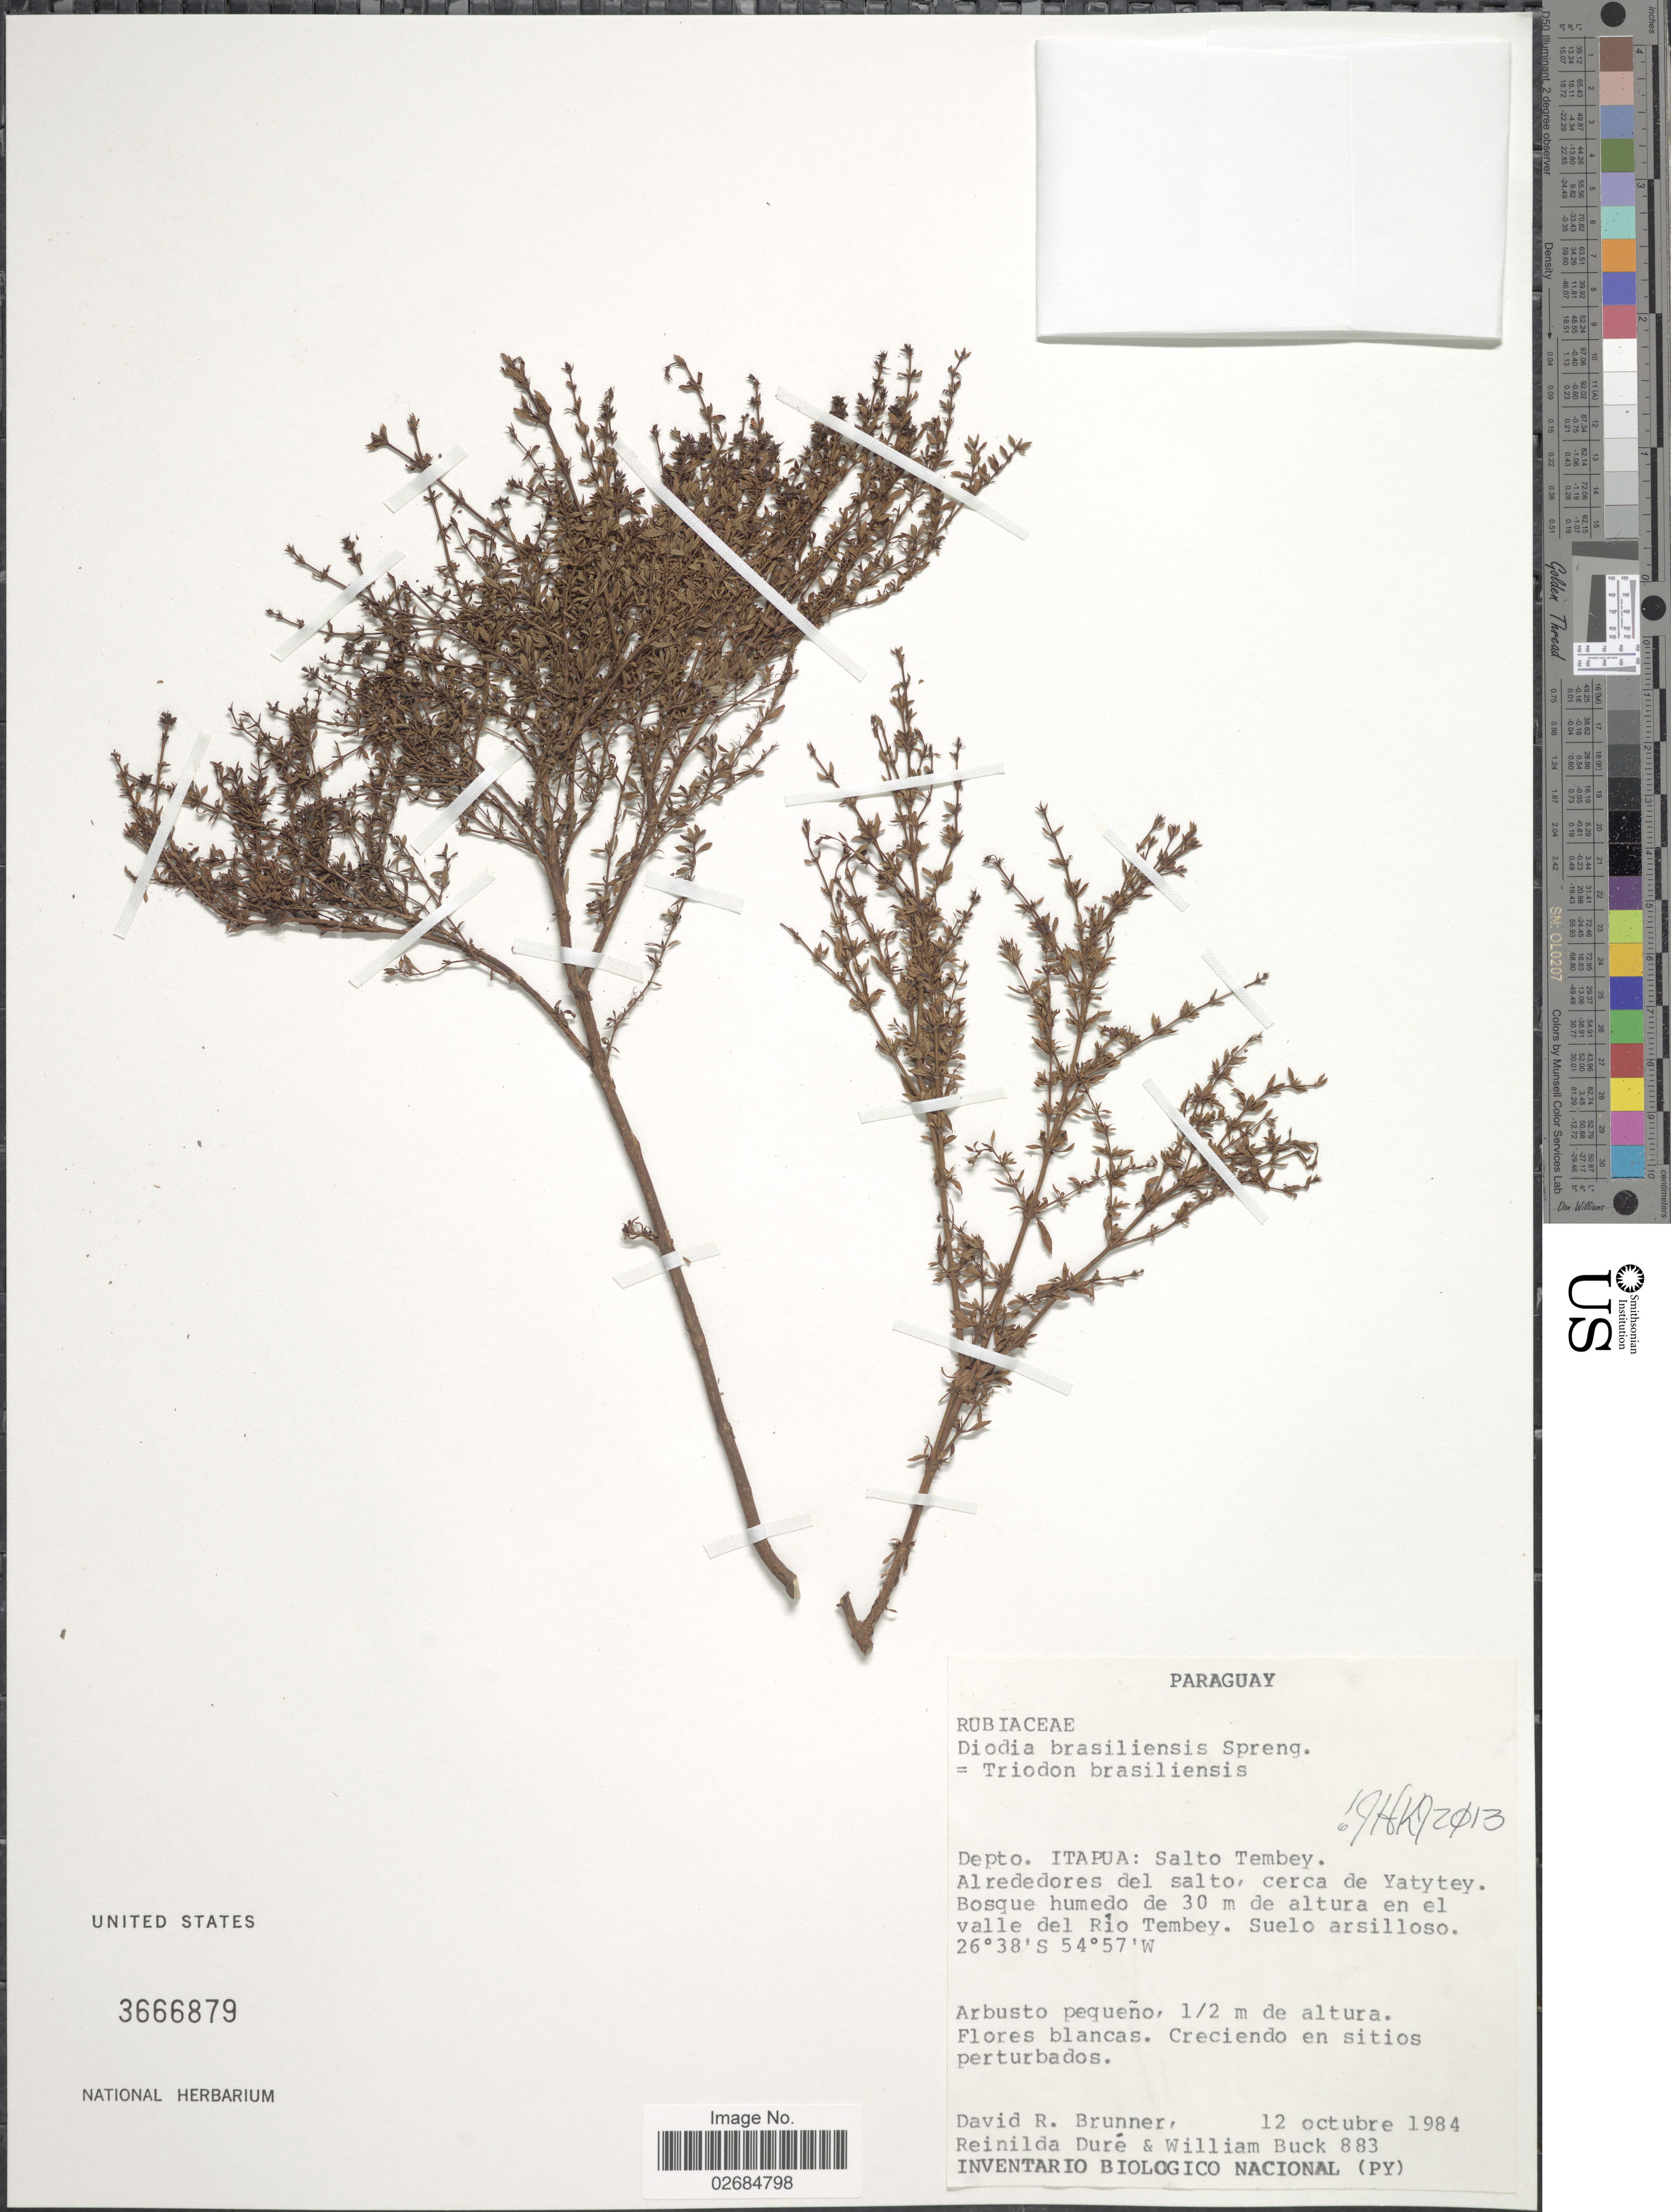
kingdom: Plantae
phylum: Tracheophyta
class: Magnoliopsida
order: Gentianales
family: Rubiaceae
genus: Diodia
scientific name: Diodia brasiliensis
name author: Spreng.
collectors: D. R. Brunner, R. Duré & W. Buck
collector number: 883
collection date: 1984-10-12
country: Paraguay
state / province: Itapua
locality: Salto Tembey, Alrededores del salto, cerca de Yatytey, en el valle del Rio Tembey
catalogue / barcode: US 3666879